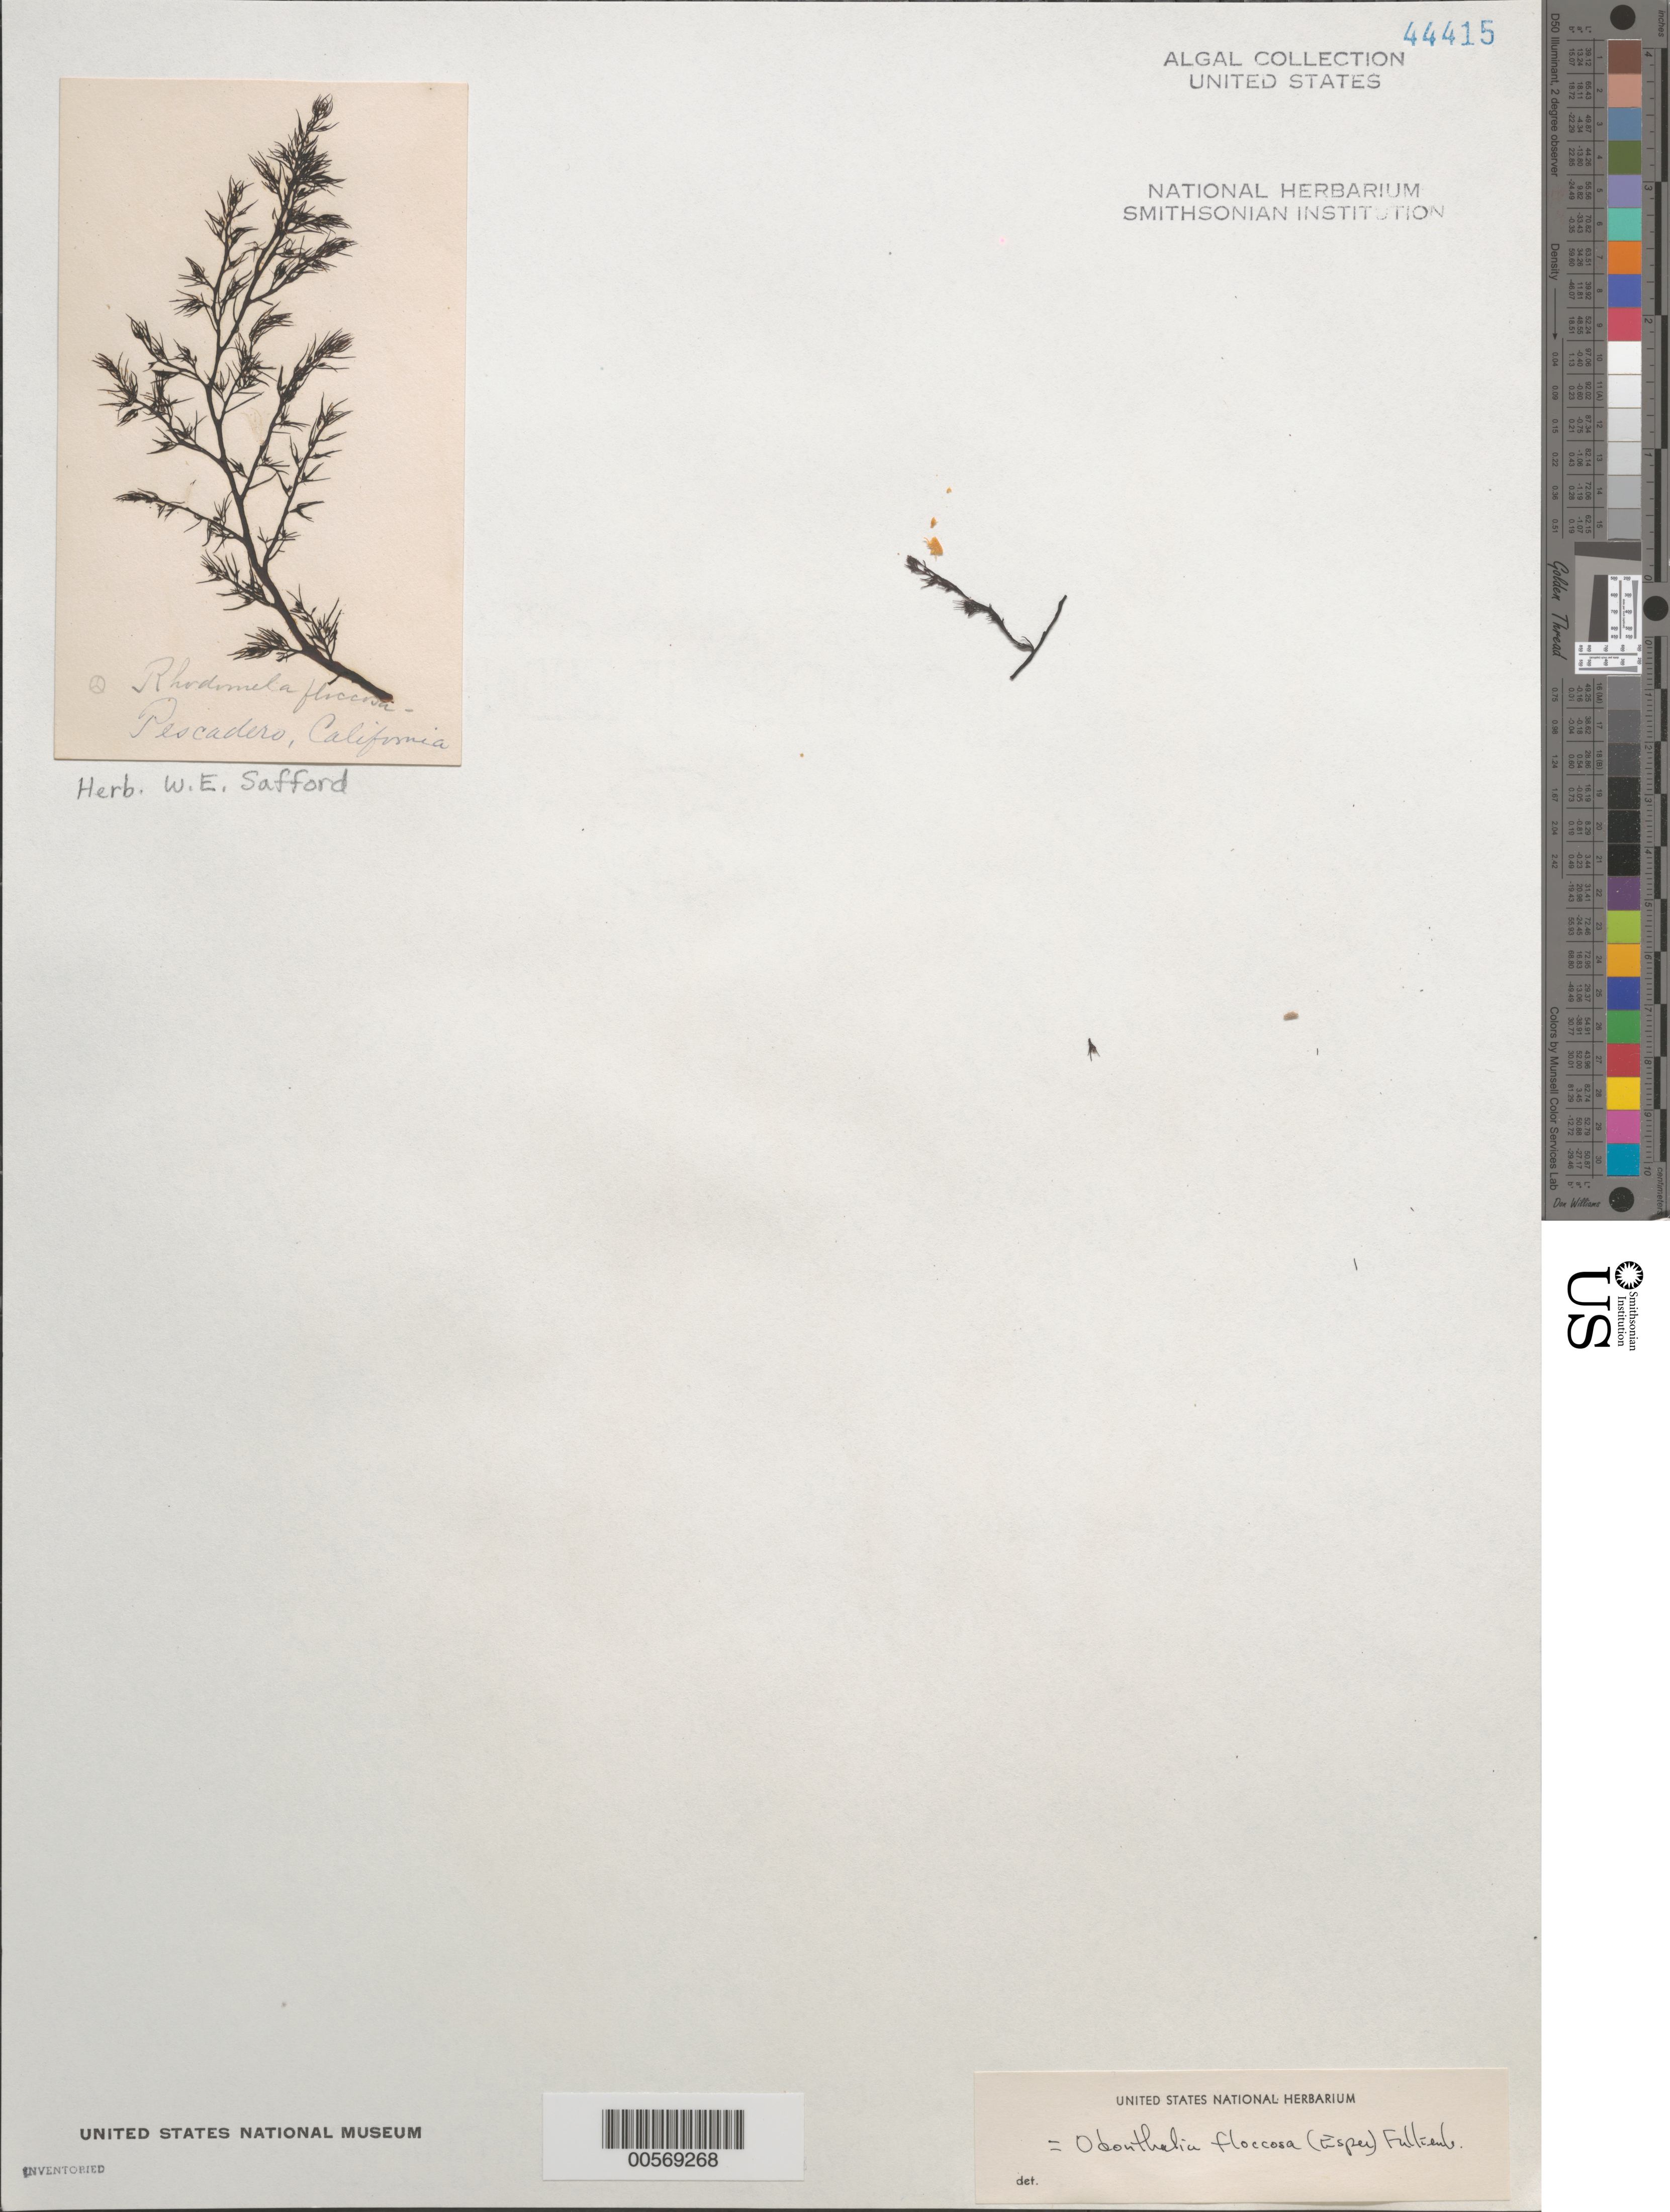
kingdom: Plantae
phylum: Rhodophyta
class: Florideophyceae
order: Ceramiales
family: Rhodomelaceae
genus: Odonthalia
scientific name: Odonthalia floccosa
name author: (Esper) Falkenb.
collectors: W. E. Safford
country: United States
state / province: California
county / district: San Mateo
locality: Pescadero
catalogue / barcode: US 44415